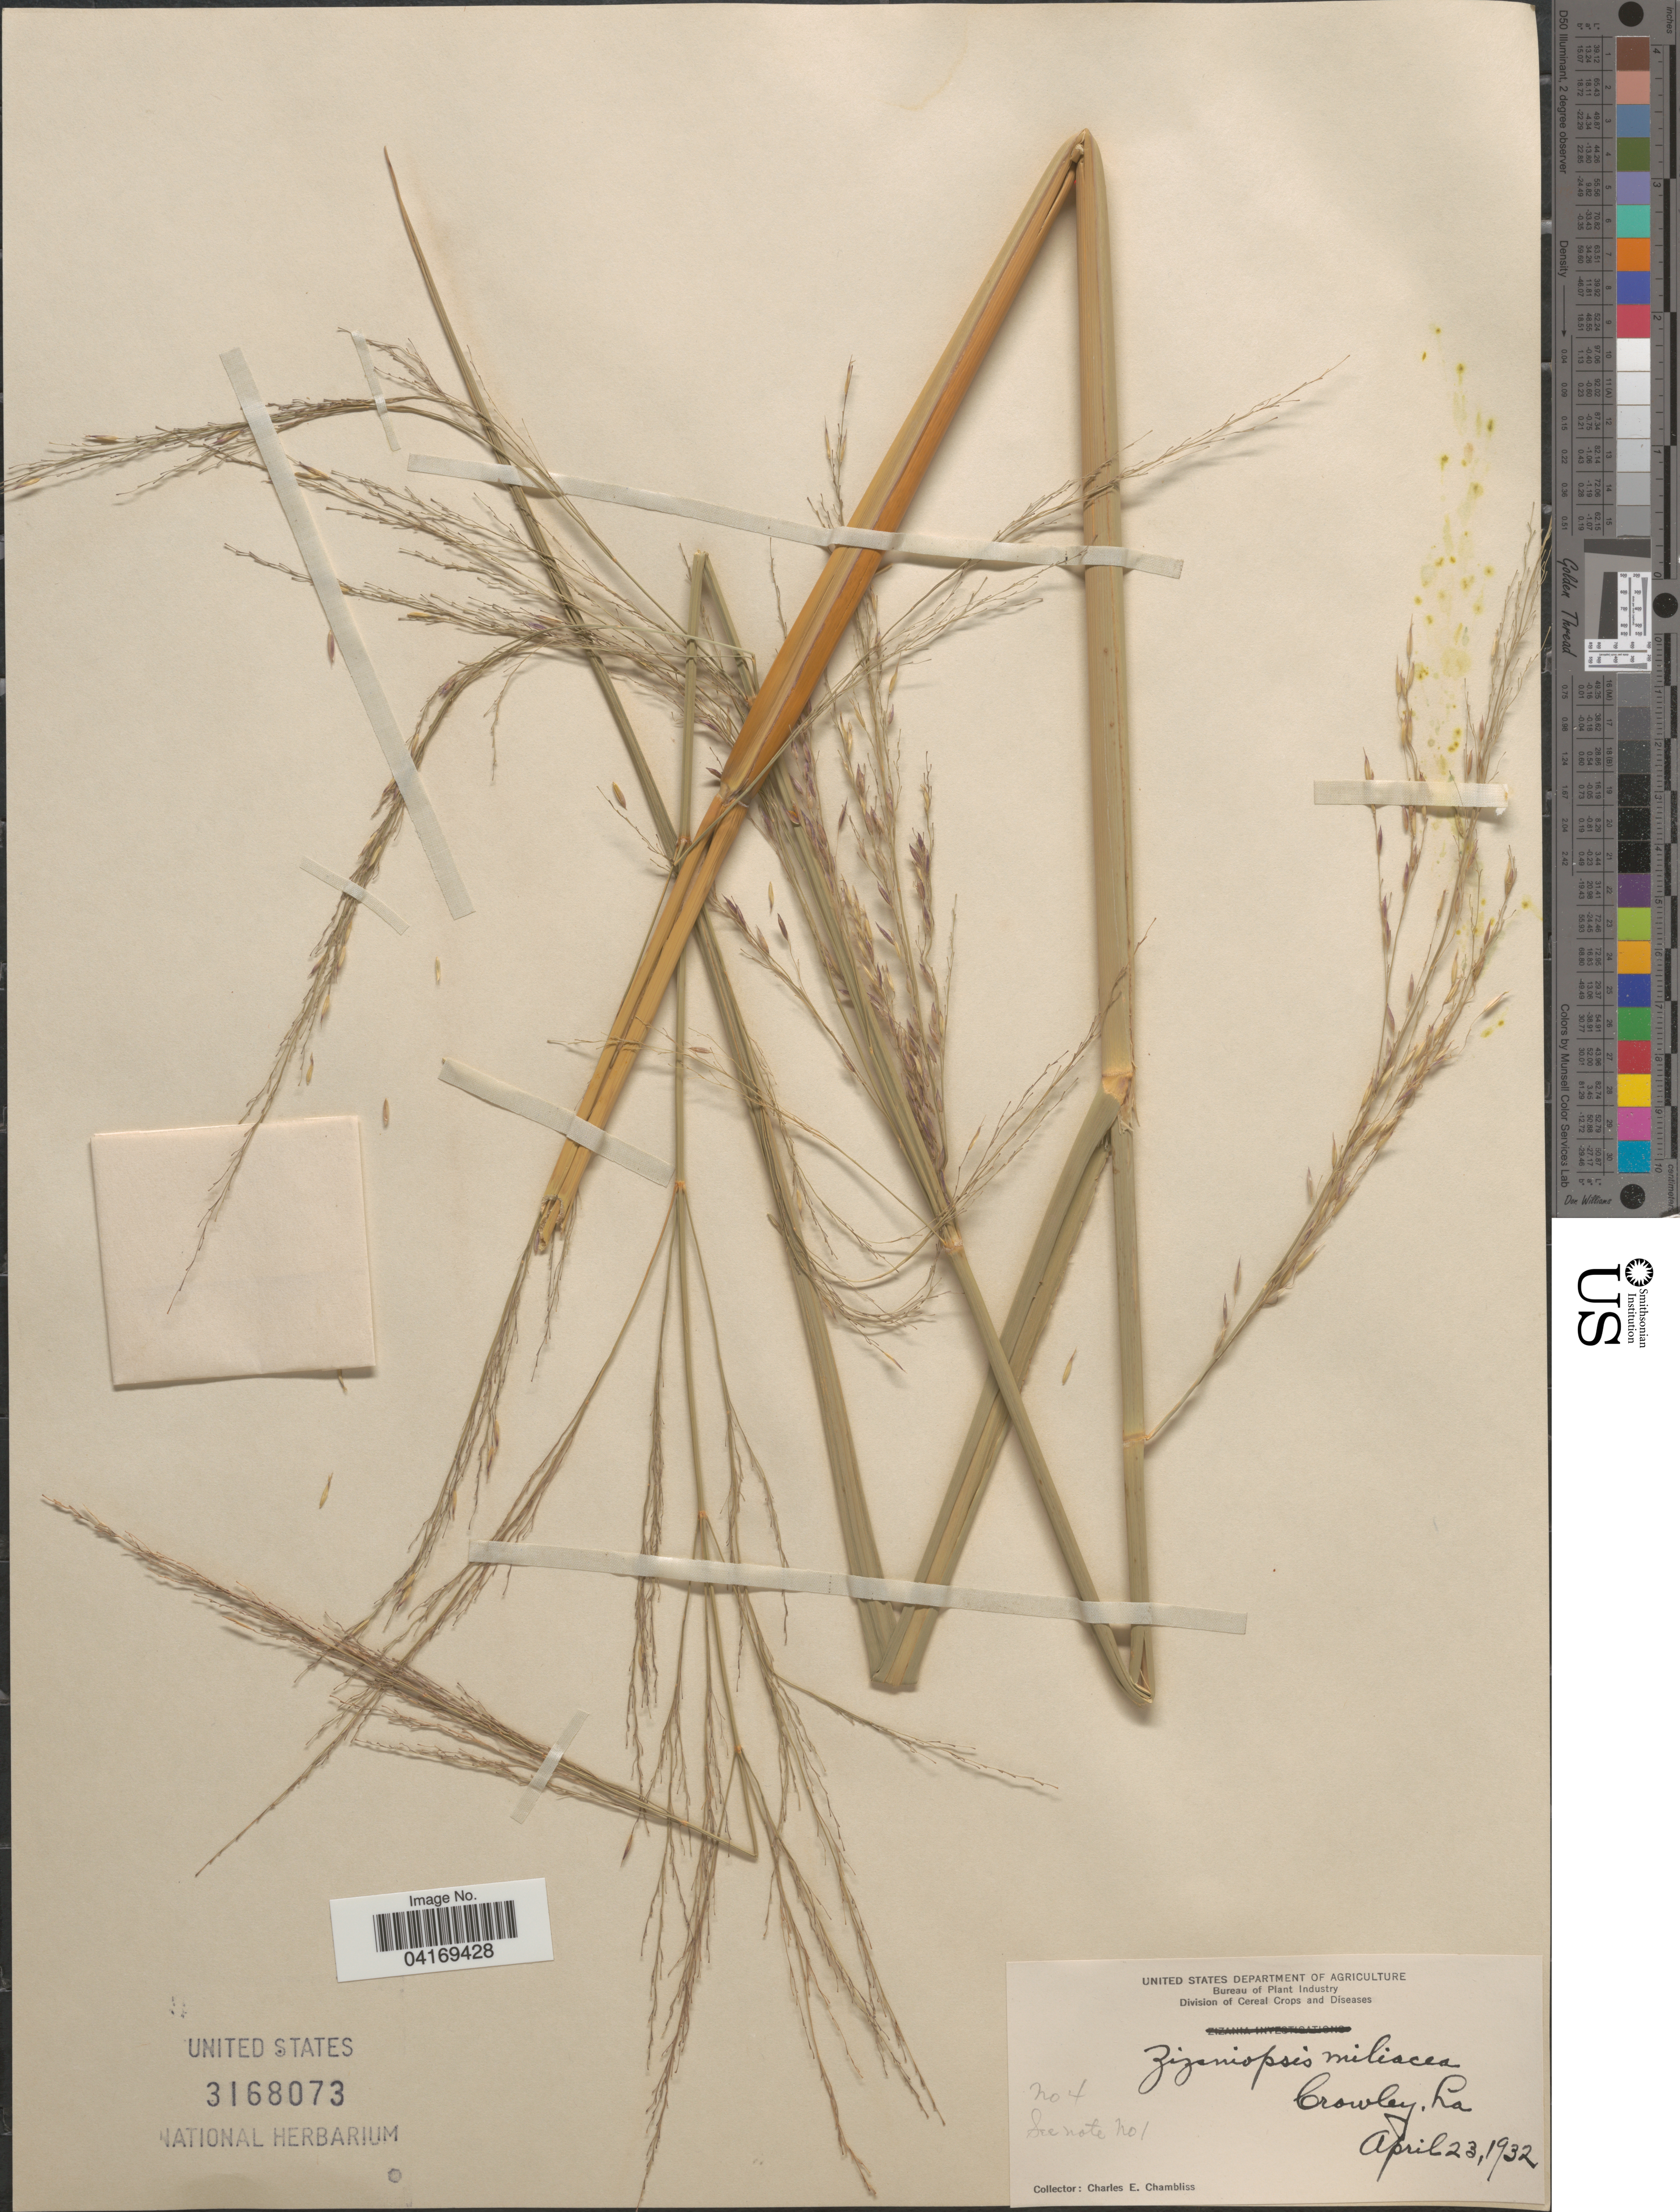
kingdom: Plantae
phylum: Tracheophyta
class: Liliopsida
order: Poales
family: Poaceae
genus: Zizaniopsis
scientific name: Zizaniopsis miliacea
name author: (Michx.) Döll & Asch.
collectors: C. Chambliss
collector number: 4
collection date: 1932-04-23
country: United States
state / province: Louisiana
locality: Crowley.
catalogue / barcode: US 3168073